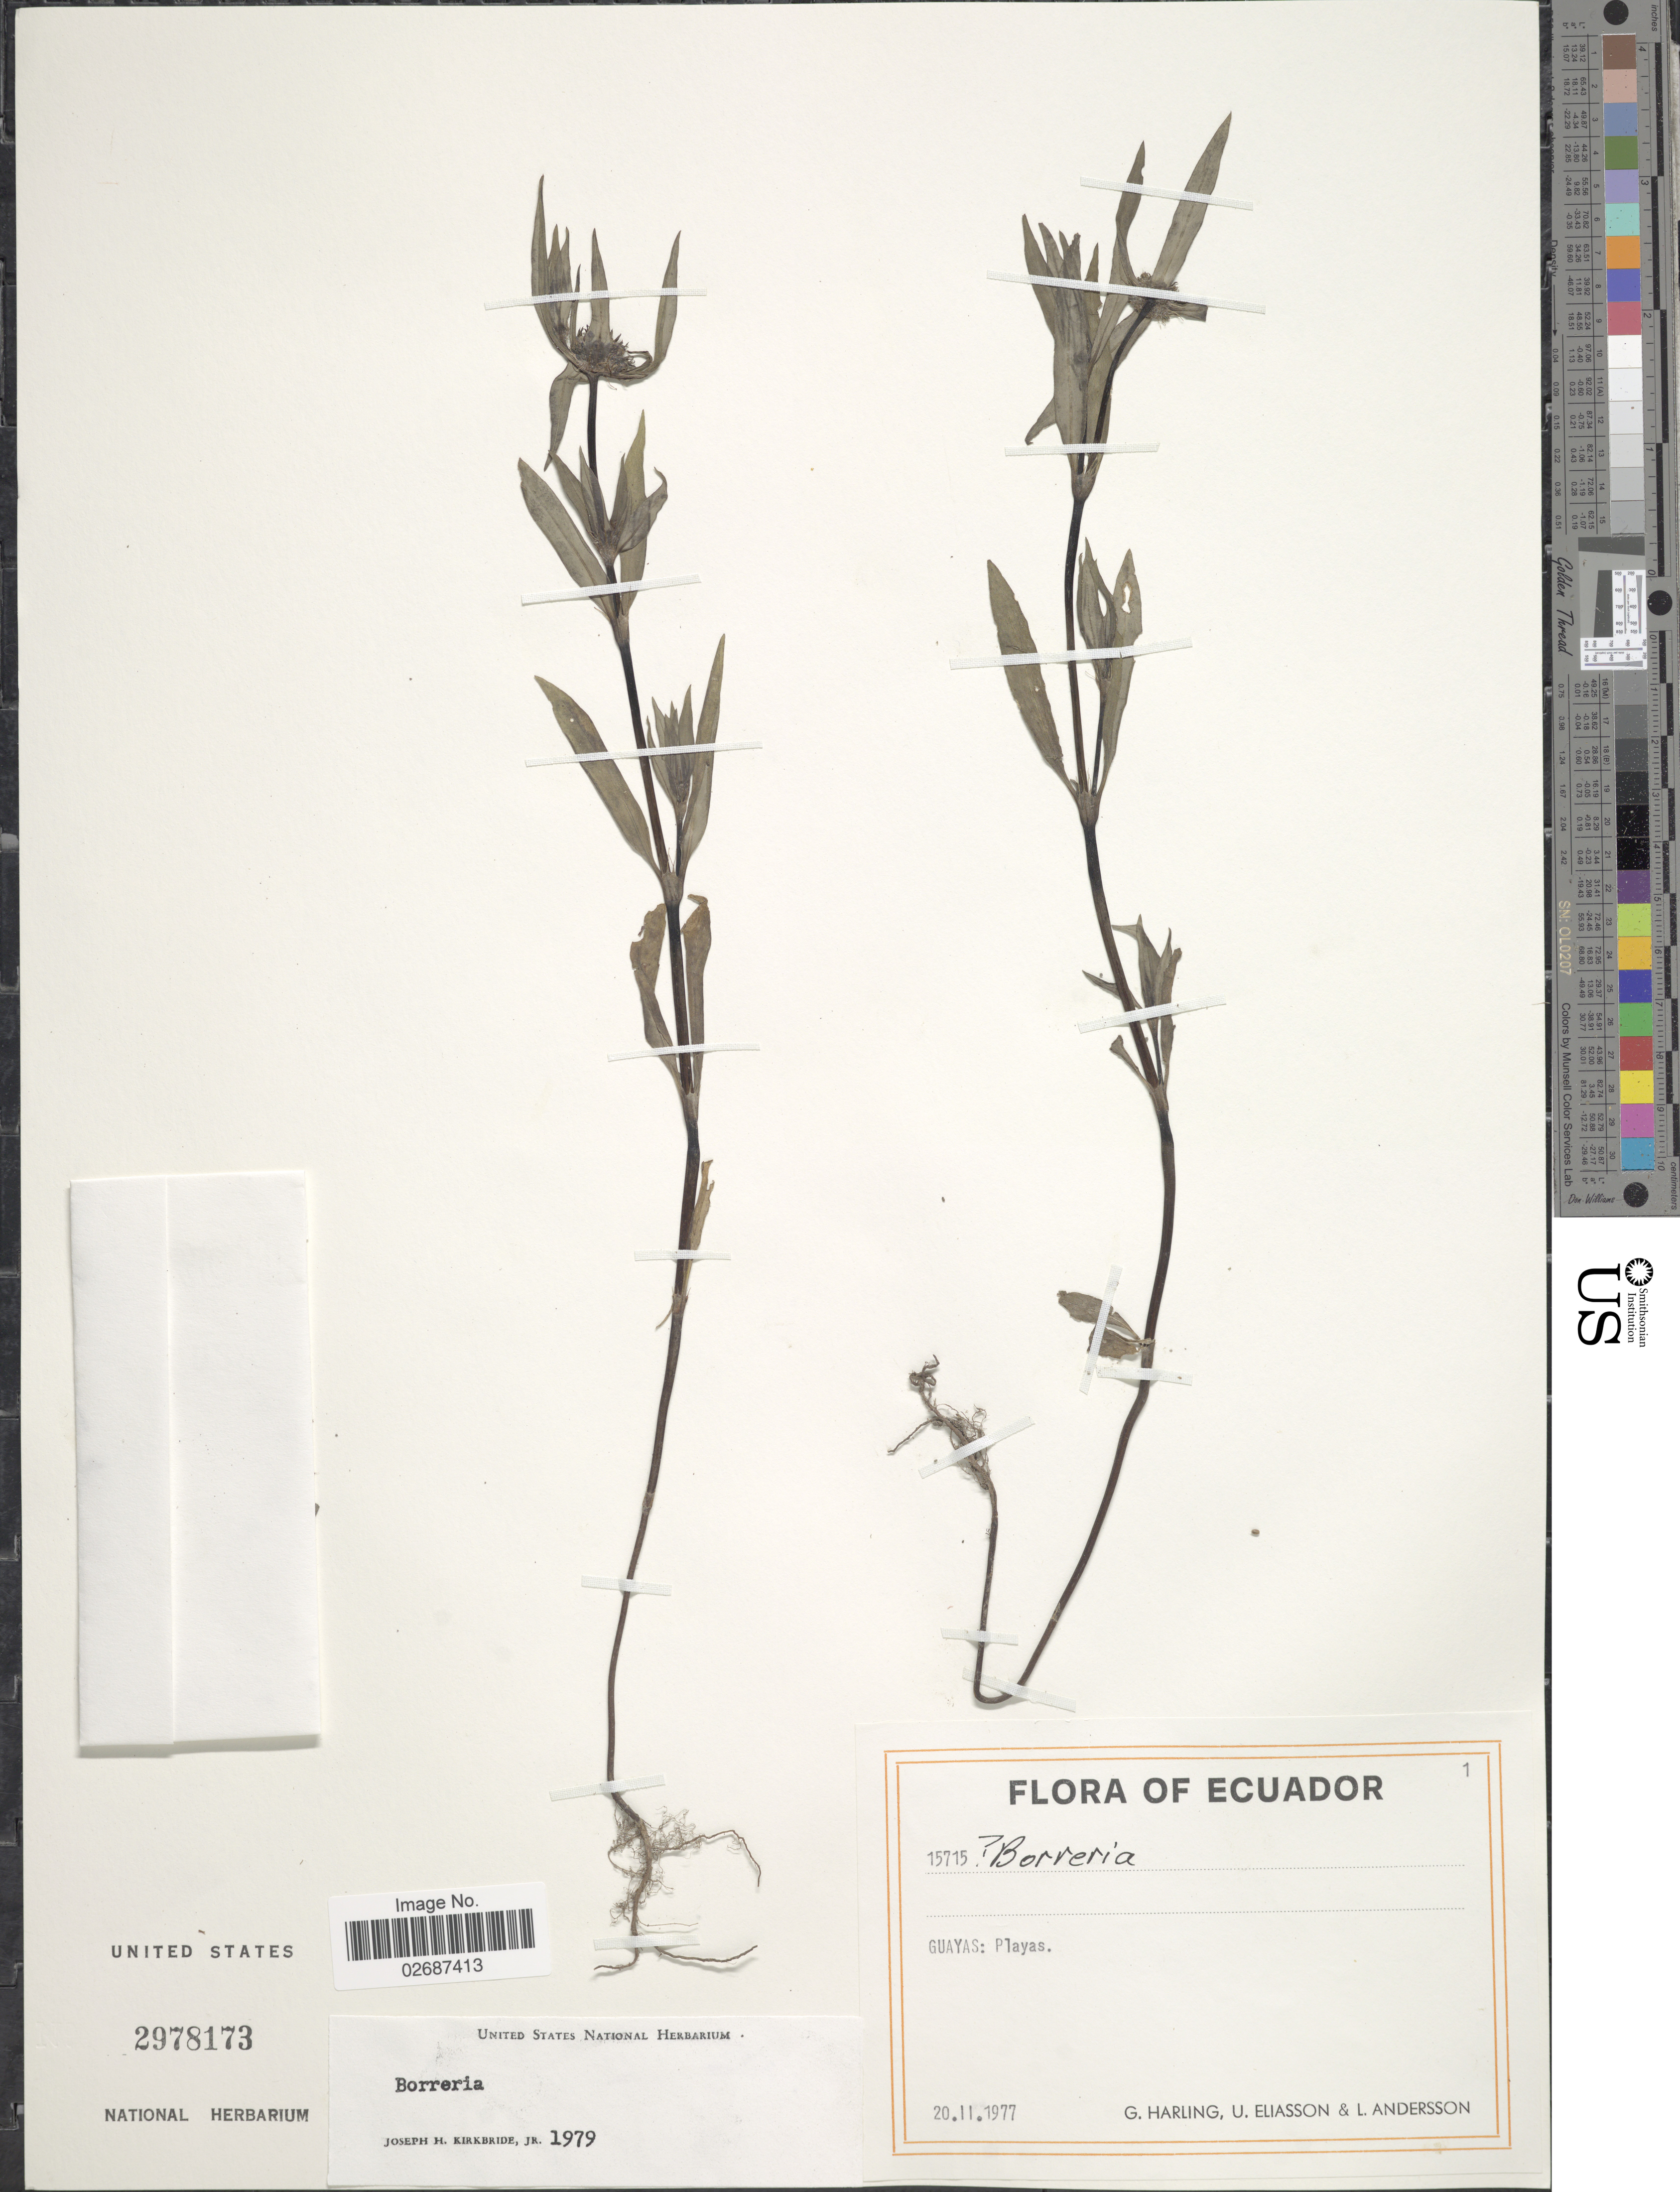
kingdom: Plantae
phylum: Tracheophyta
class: Magnoliopsida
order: Gentianales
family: Rubiaceae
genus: Borreria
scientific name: Borreria scabiosoides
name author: Cham. & Schltdl.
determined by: Kirkbride, J. H., Jr.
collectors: G. Harling, U. Eliasson & L. Andersson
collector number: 15715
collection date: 1977-02-20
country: Ecuador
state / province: Guayas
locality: Playas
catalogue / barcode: US 2978173